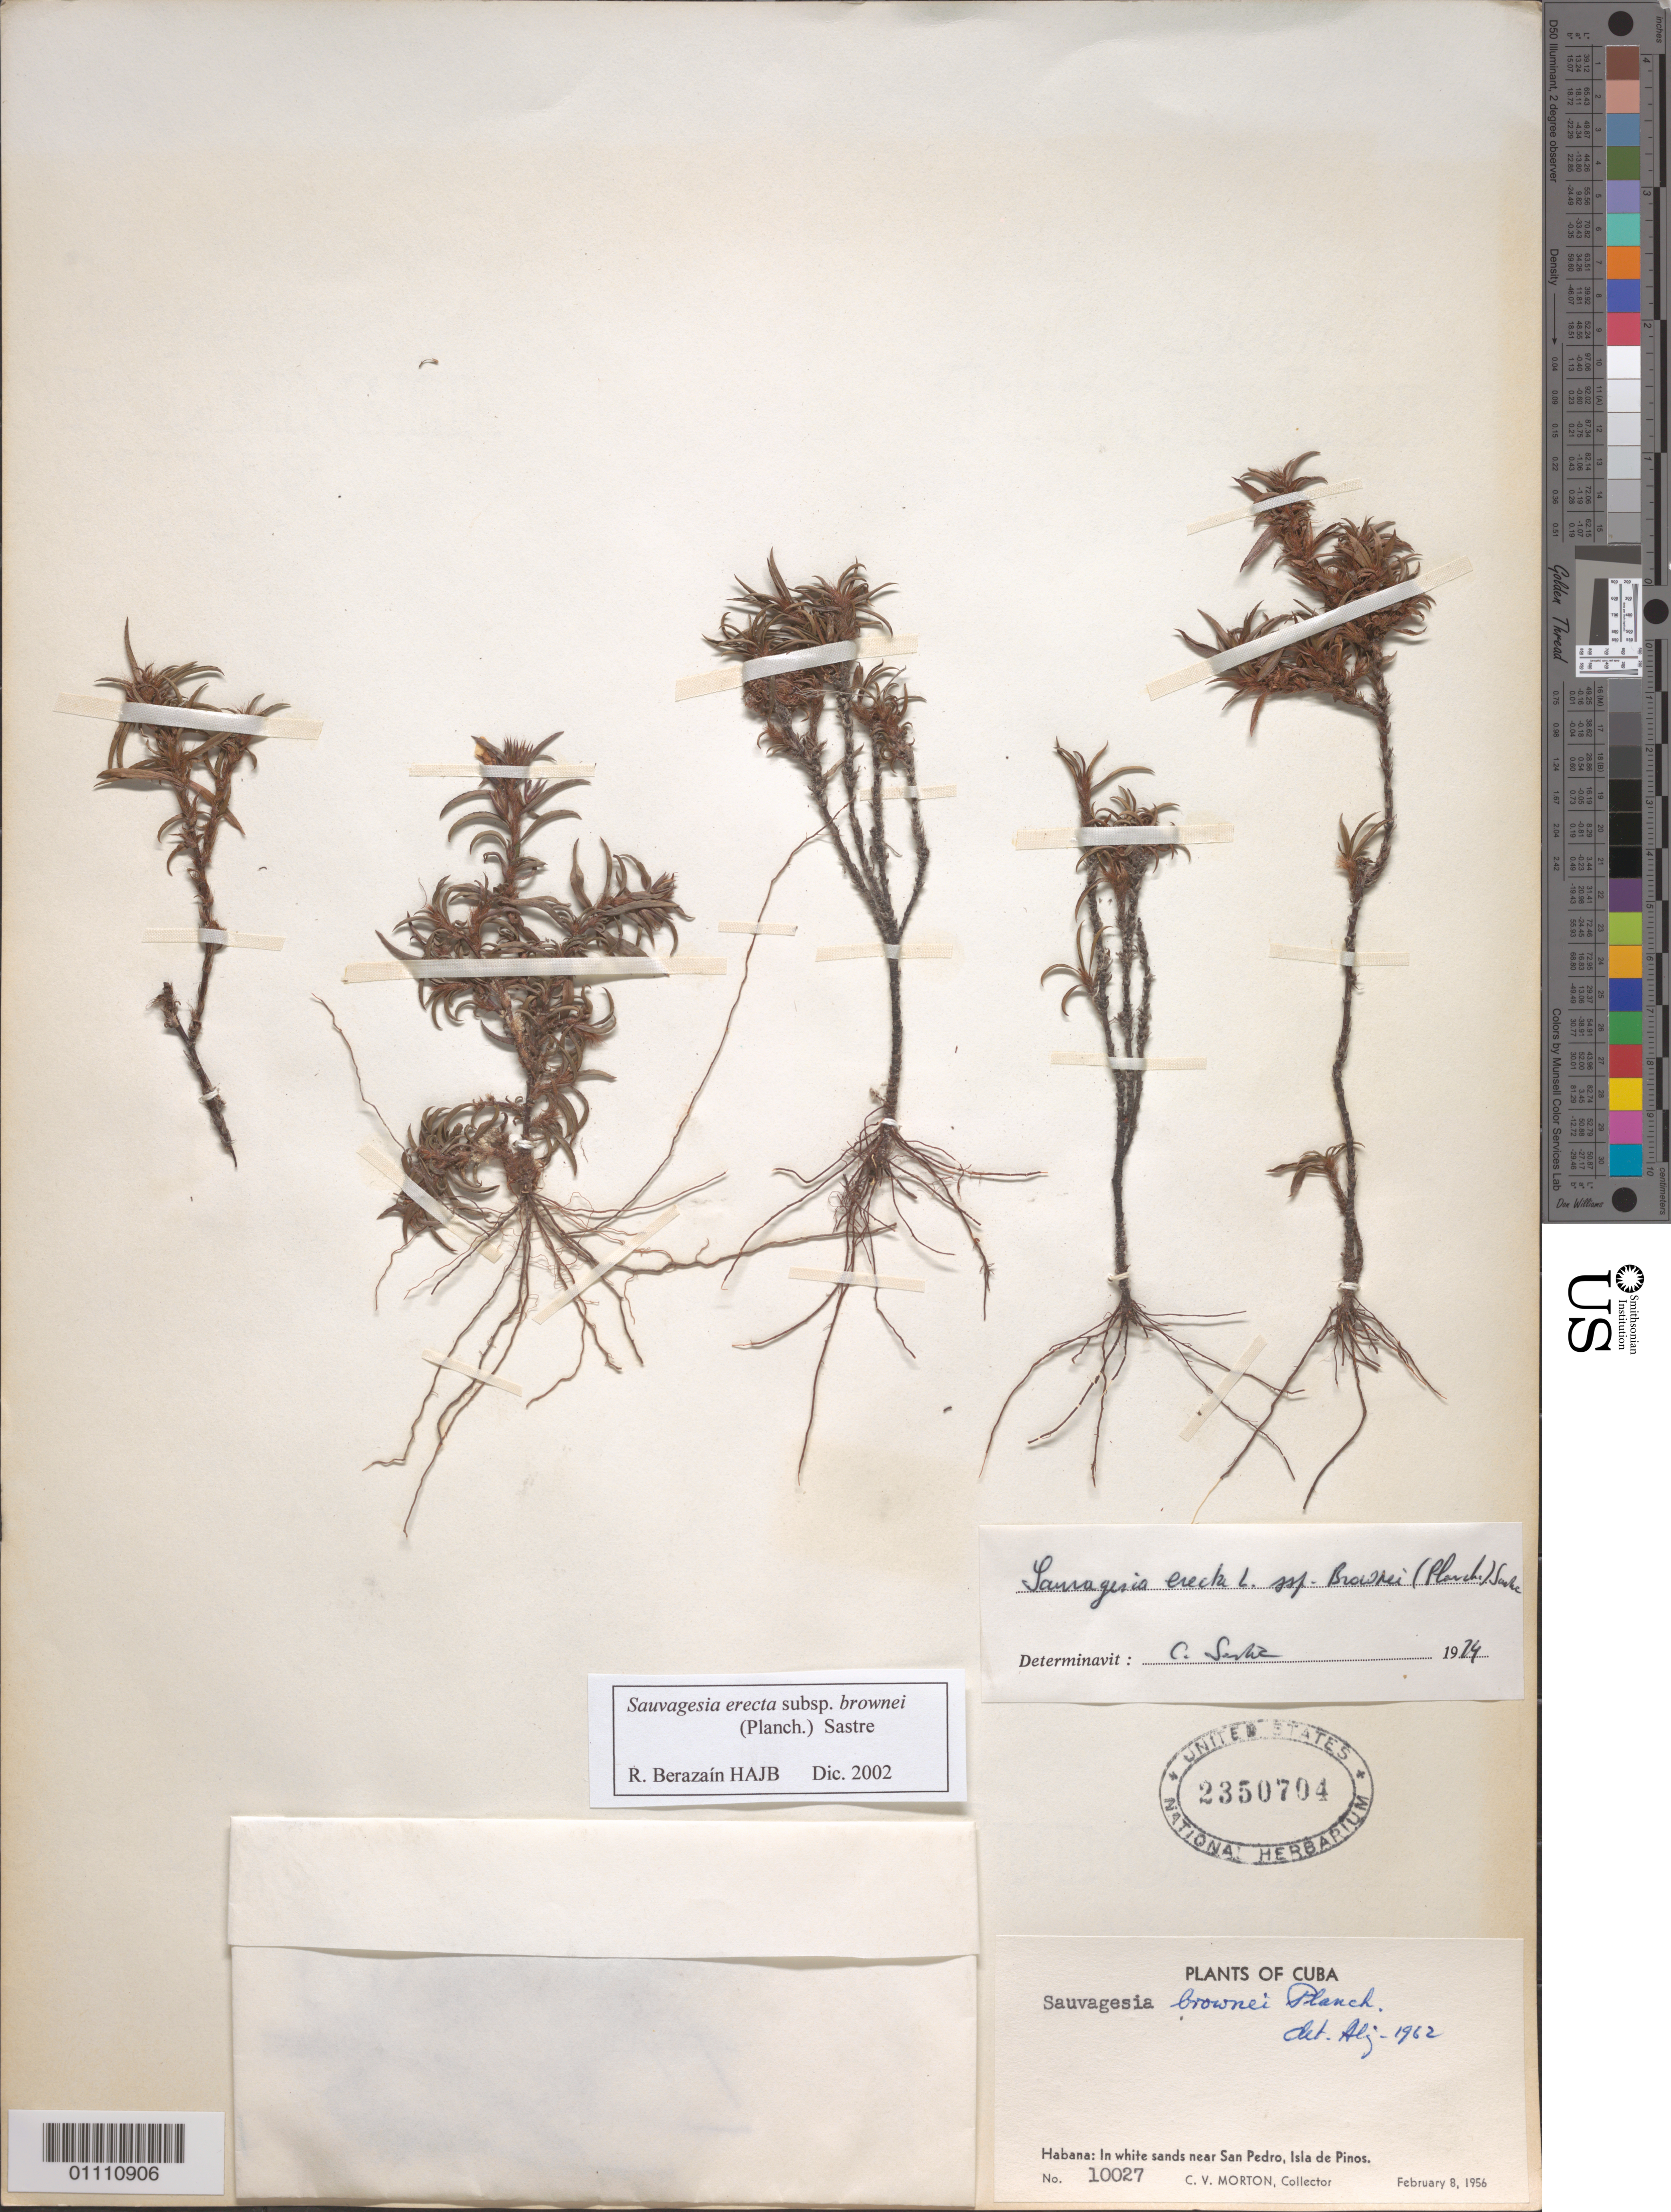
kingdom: Plantae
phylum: Tracheophyta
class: Magnoliopsida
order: Malpighiales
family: Ochnaceae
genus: Sauvagesia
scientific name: Sauvagesia erecta subsp. brownei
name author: (Planch.) Sastre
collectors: C. V. Morton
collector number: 10027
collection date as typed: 08 Feb 1956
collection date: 1956-02-08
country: Cuba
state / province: Isla de La Juventud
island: Isla de la Juventud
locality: Isle of Pines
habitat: in white sands near San Pedro, Isle de Pinos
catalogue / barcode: US 2350704